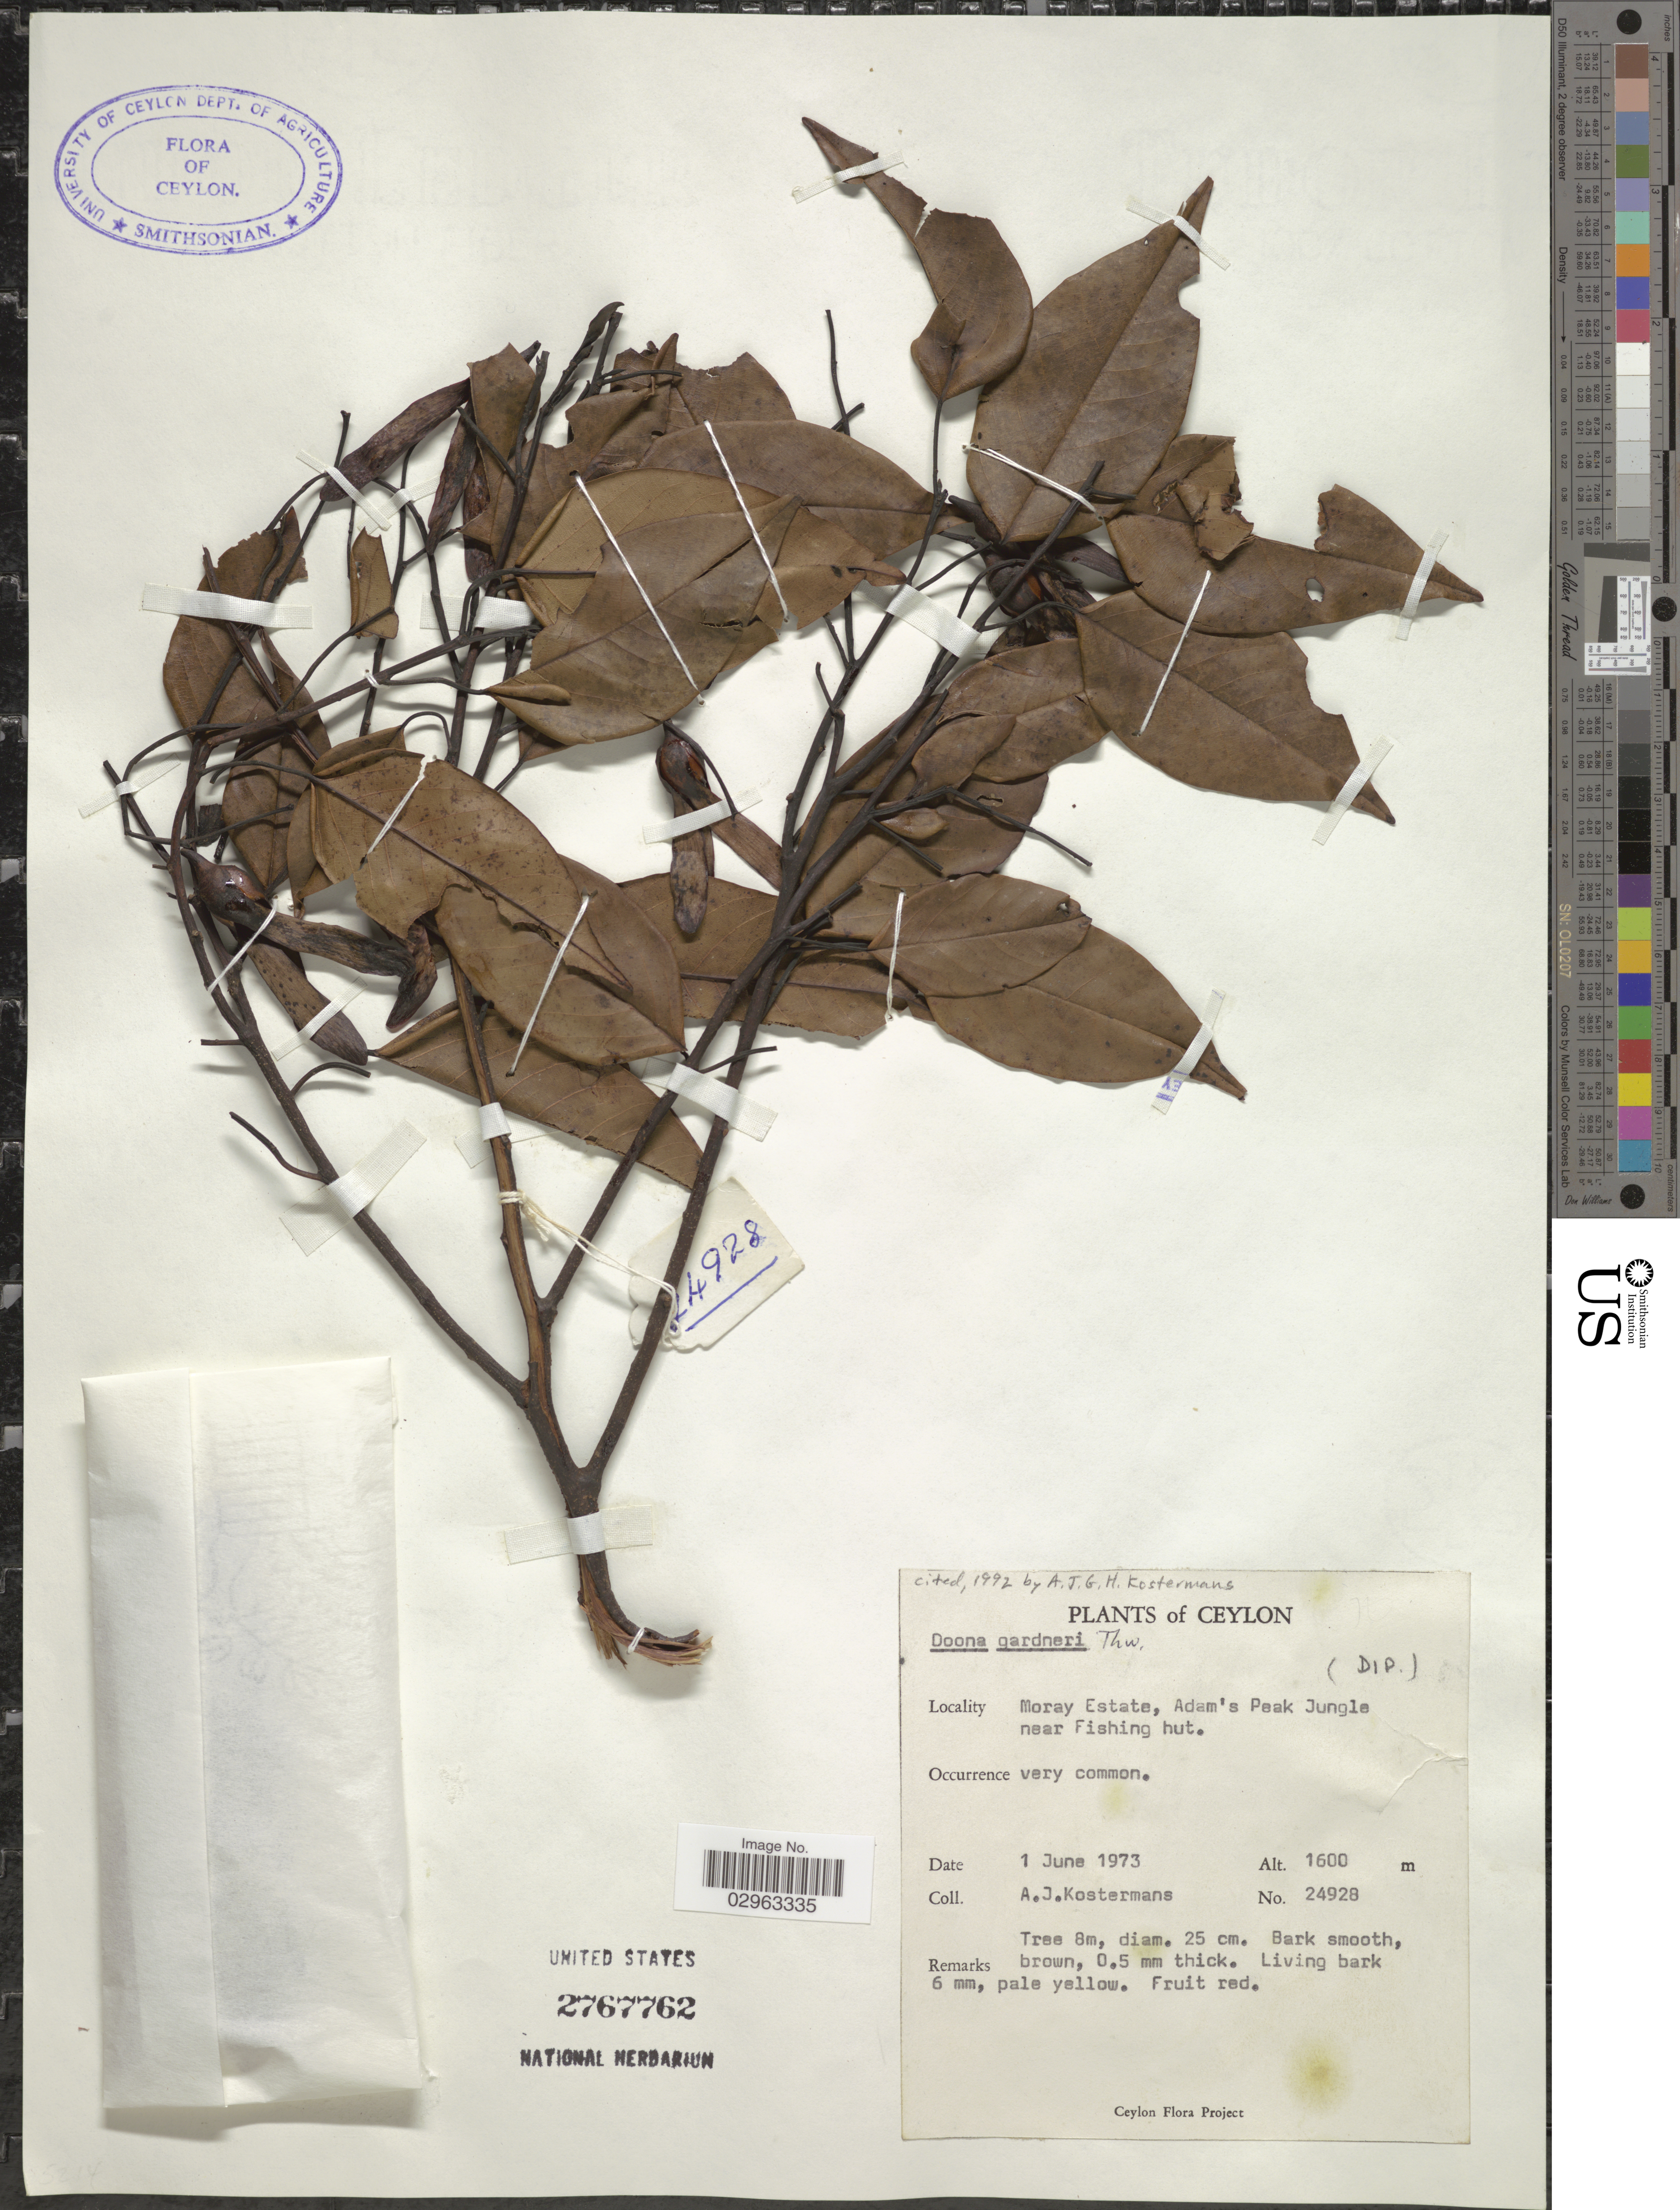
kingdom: Plantae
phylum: Tracheophyta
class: Magnoliopsida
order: Malvales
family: Dipterocarpaceae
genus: Doona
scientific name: Doona gardneri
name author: Thwaites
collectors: A. J. G. Kostermans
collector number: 24928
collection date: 1973-06-01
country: Sri Lanka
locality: Ceylon, Moray Estate, Adam's Peak Jungle near Fishing hut.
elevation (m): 1600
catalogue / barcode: US 2767762